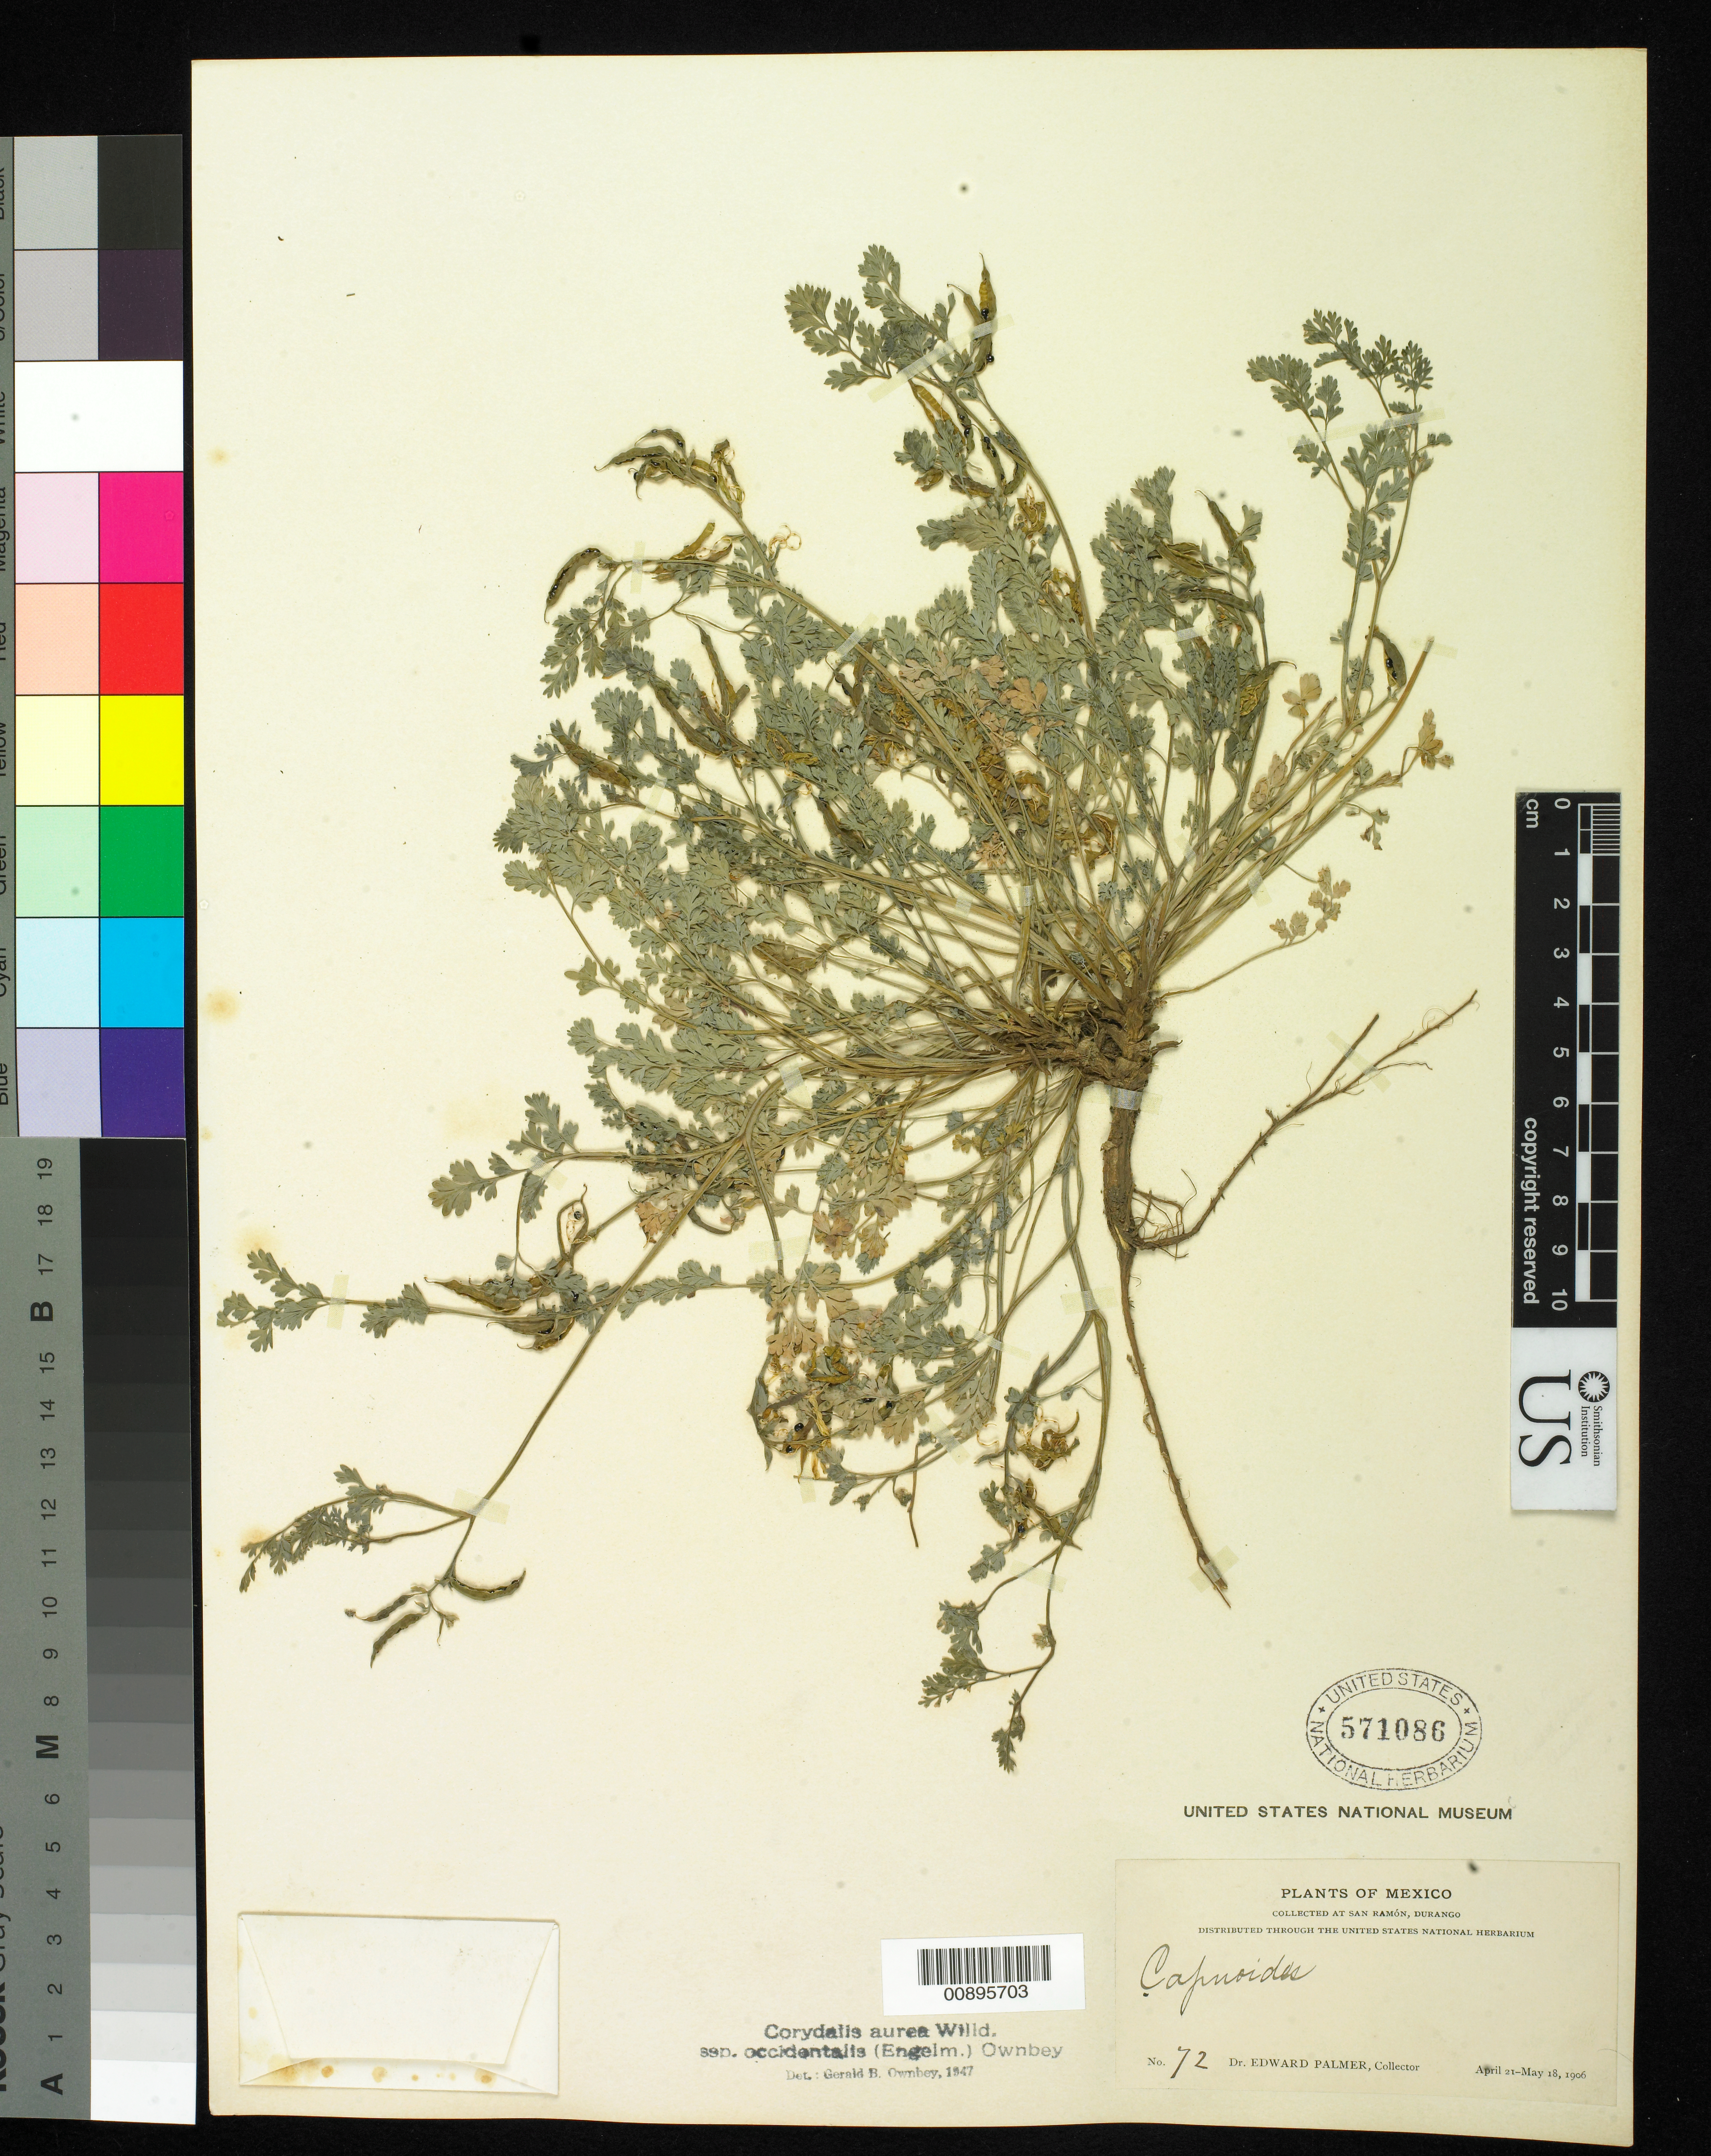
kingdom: Plantae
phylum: Tracheophyta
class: Magnoliopsida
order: Ranunculales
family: Papaveraceae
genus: Corydalis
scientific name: Corydalis aurea subsp. occidentalis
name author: Willd.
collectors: E. Palmer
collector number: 72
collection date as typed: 21 Apr 1906 to 18 May 1906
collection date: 1906-04-21/1906-05-18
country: Mexico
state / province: Durango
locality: San Ramón, Durango.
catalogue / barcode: US 571086